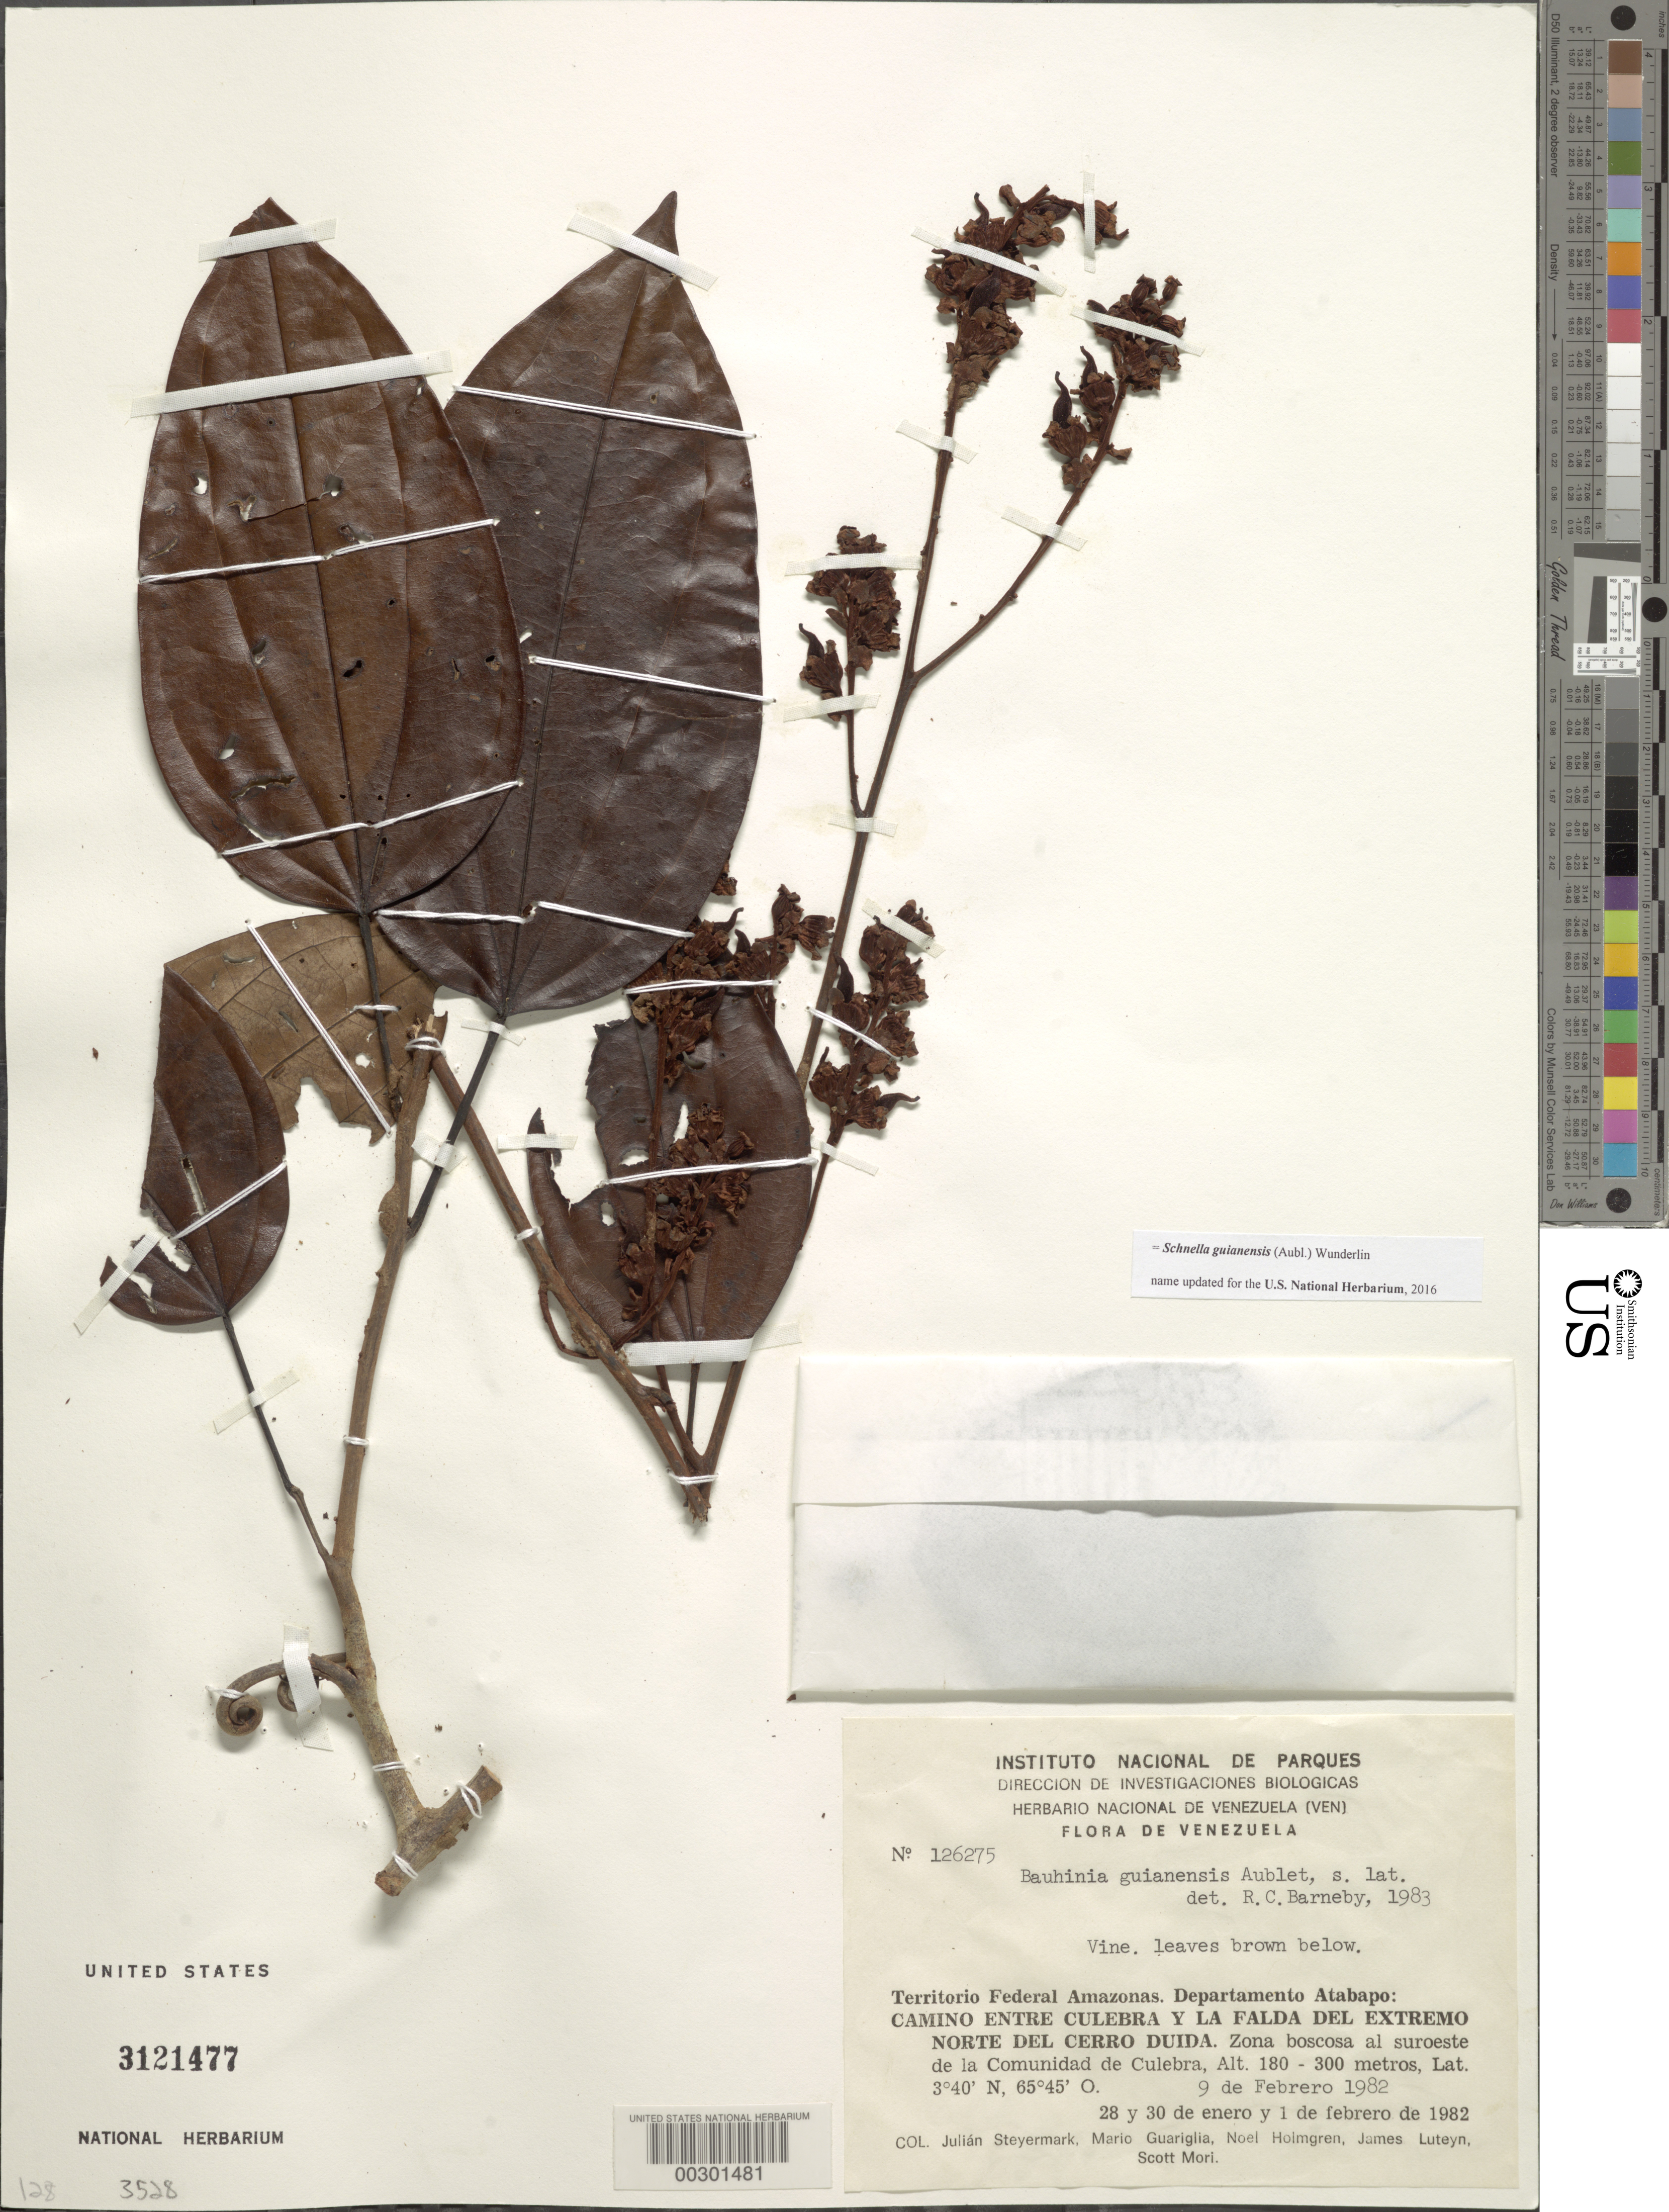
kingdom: Plantae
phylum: Tracheophyta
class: Magnoliopsida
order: Fabales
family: Fabaceae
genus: Schnella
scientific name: Schnella guianensis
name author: (Aubl.) Wunderlin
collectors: J. Steyermark, M. Guariglia P., N. H. Holmgren, J. L. Luteyn & S. Mori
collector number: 126275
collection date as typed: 28 Jan 1982 to 01 Feb 1982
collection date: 1982-01-28/1982-02-01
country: Venezuela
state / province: Amazonas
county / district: Atabapo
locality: Road between Culebra and la falda extreme n of Cerro Duida, forest zone SE of comunidad de Culebra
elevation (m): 180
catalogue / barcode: US 3121477